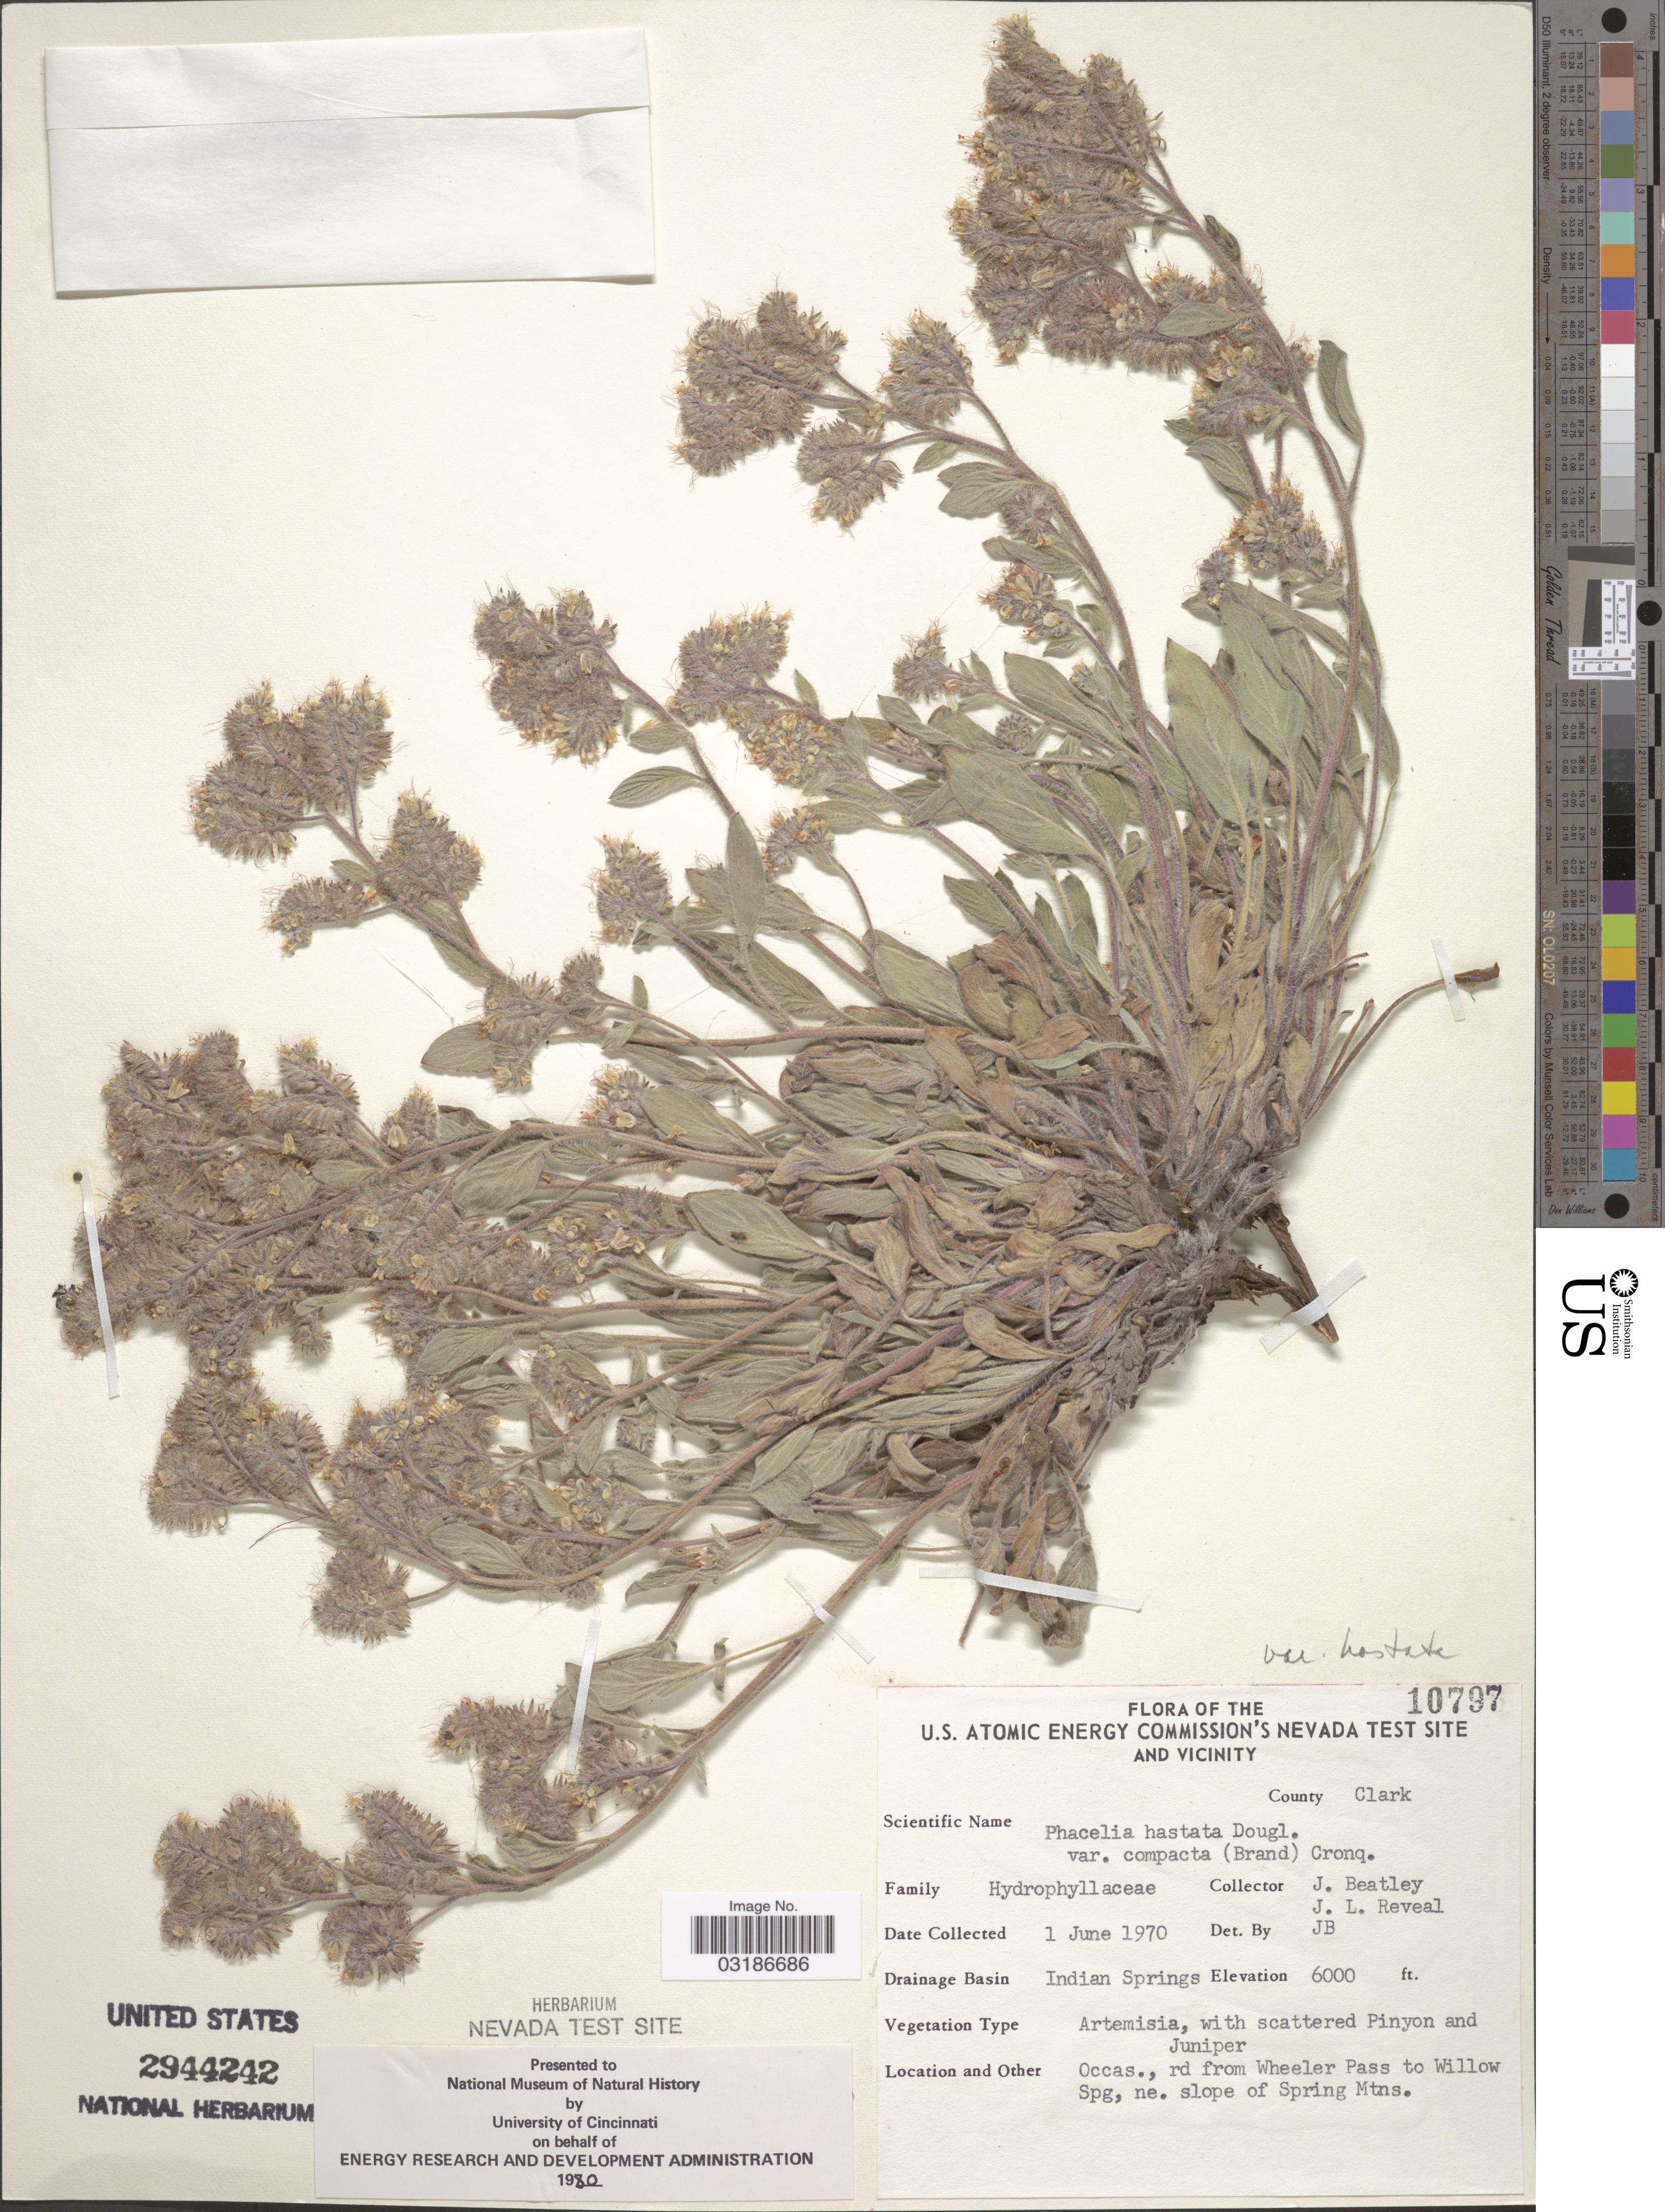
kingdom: Plantae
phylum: Tracheophyta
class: Magnoliopsida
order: Boraginales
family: Hydrophyllaceae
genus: Phacelia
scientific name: Phacelia hastata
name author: Douglas ex Lehm.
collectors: J. C. Beatley & J. L. Reveal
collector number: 10797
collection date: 1970-06-01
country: United States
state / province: Nevada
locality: U.S. Atomic Energy Commission's Nevada Test Site and Vicinity. County Clark. Drainage Basin Indian Springs. Occas., rd from Wheeler Pass to Willow Spg, ne. slope of Spring Mtns.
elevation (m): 1829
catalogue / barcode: US 2944242